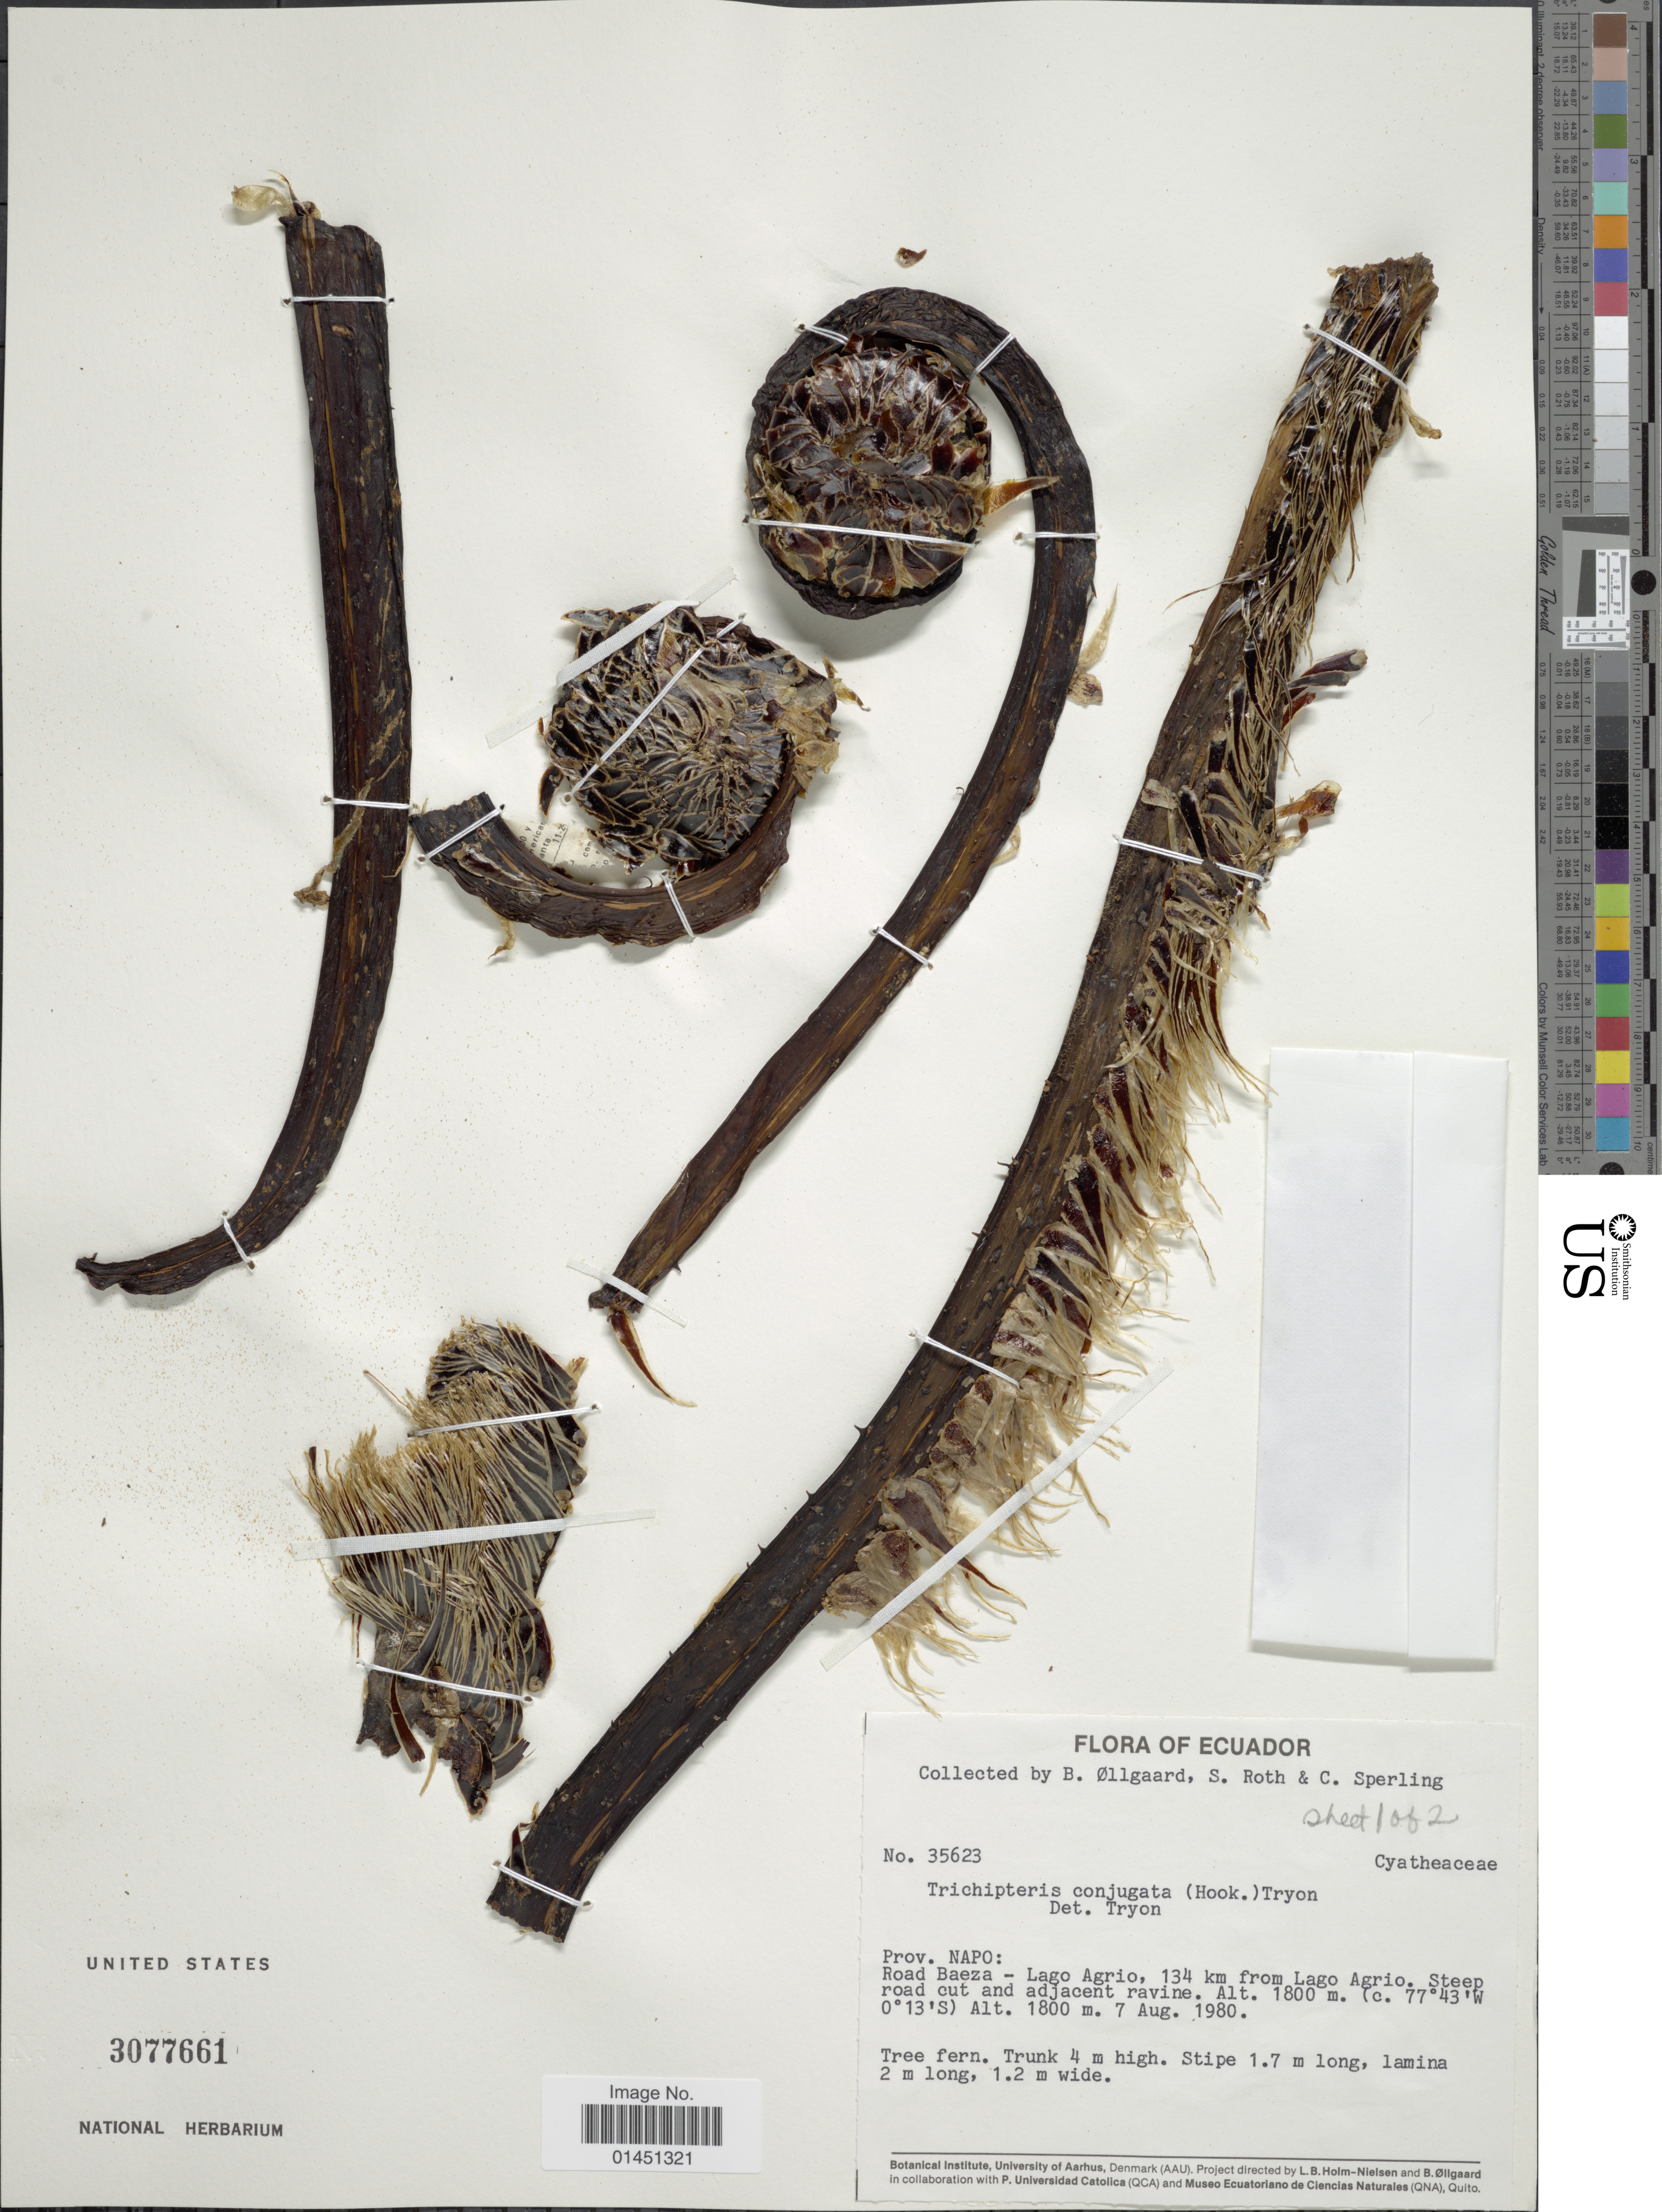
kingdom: Plantae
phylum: Tracheophyta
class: Polypodiopsida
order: Cyatheales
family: Cyatheaceae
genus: Cyathea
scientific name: Cyathea conjugata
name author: (Hook.) Domin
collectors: B. Øllgaard, S. Roth & C. Sperling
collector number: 35623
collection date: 1980-08-07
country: Ecuador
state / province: Napo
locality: Road Baeza - Lago Agrio, 134 km from Lago Agrio. Steep road cut and adjacent ravine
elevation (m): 1800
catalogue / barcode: US 3077661